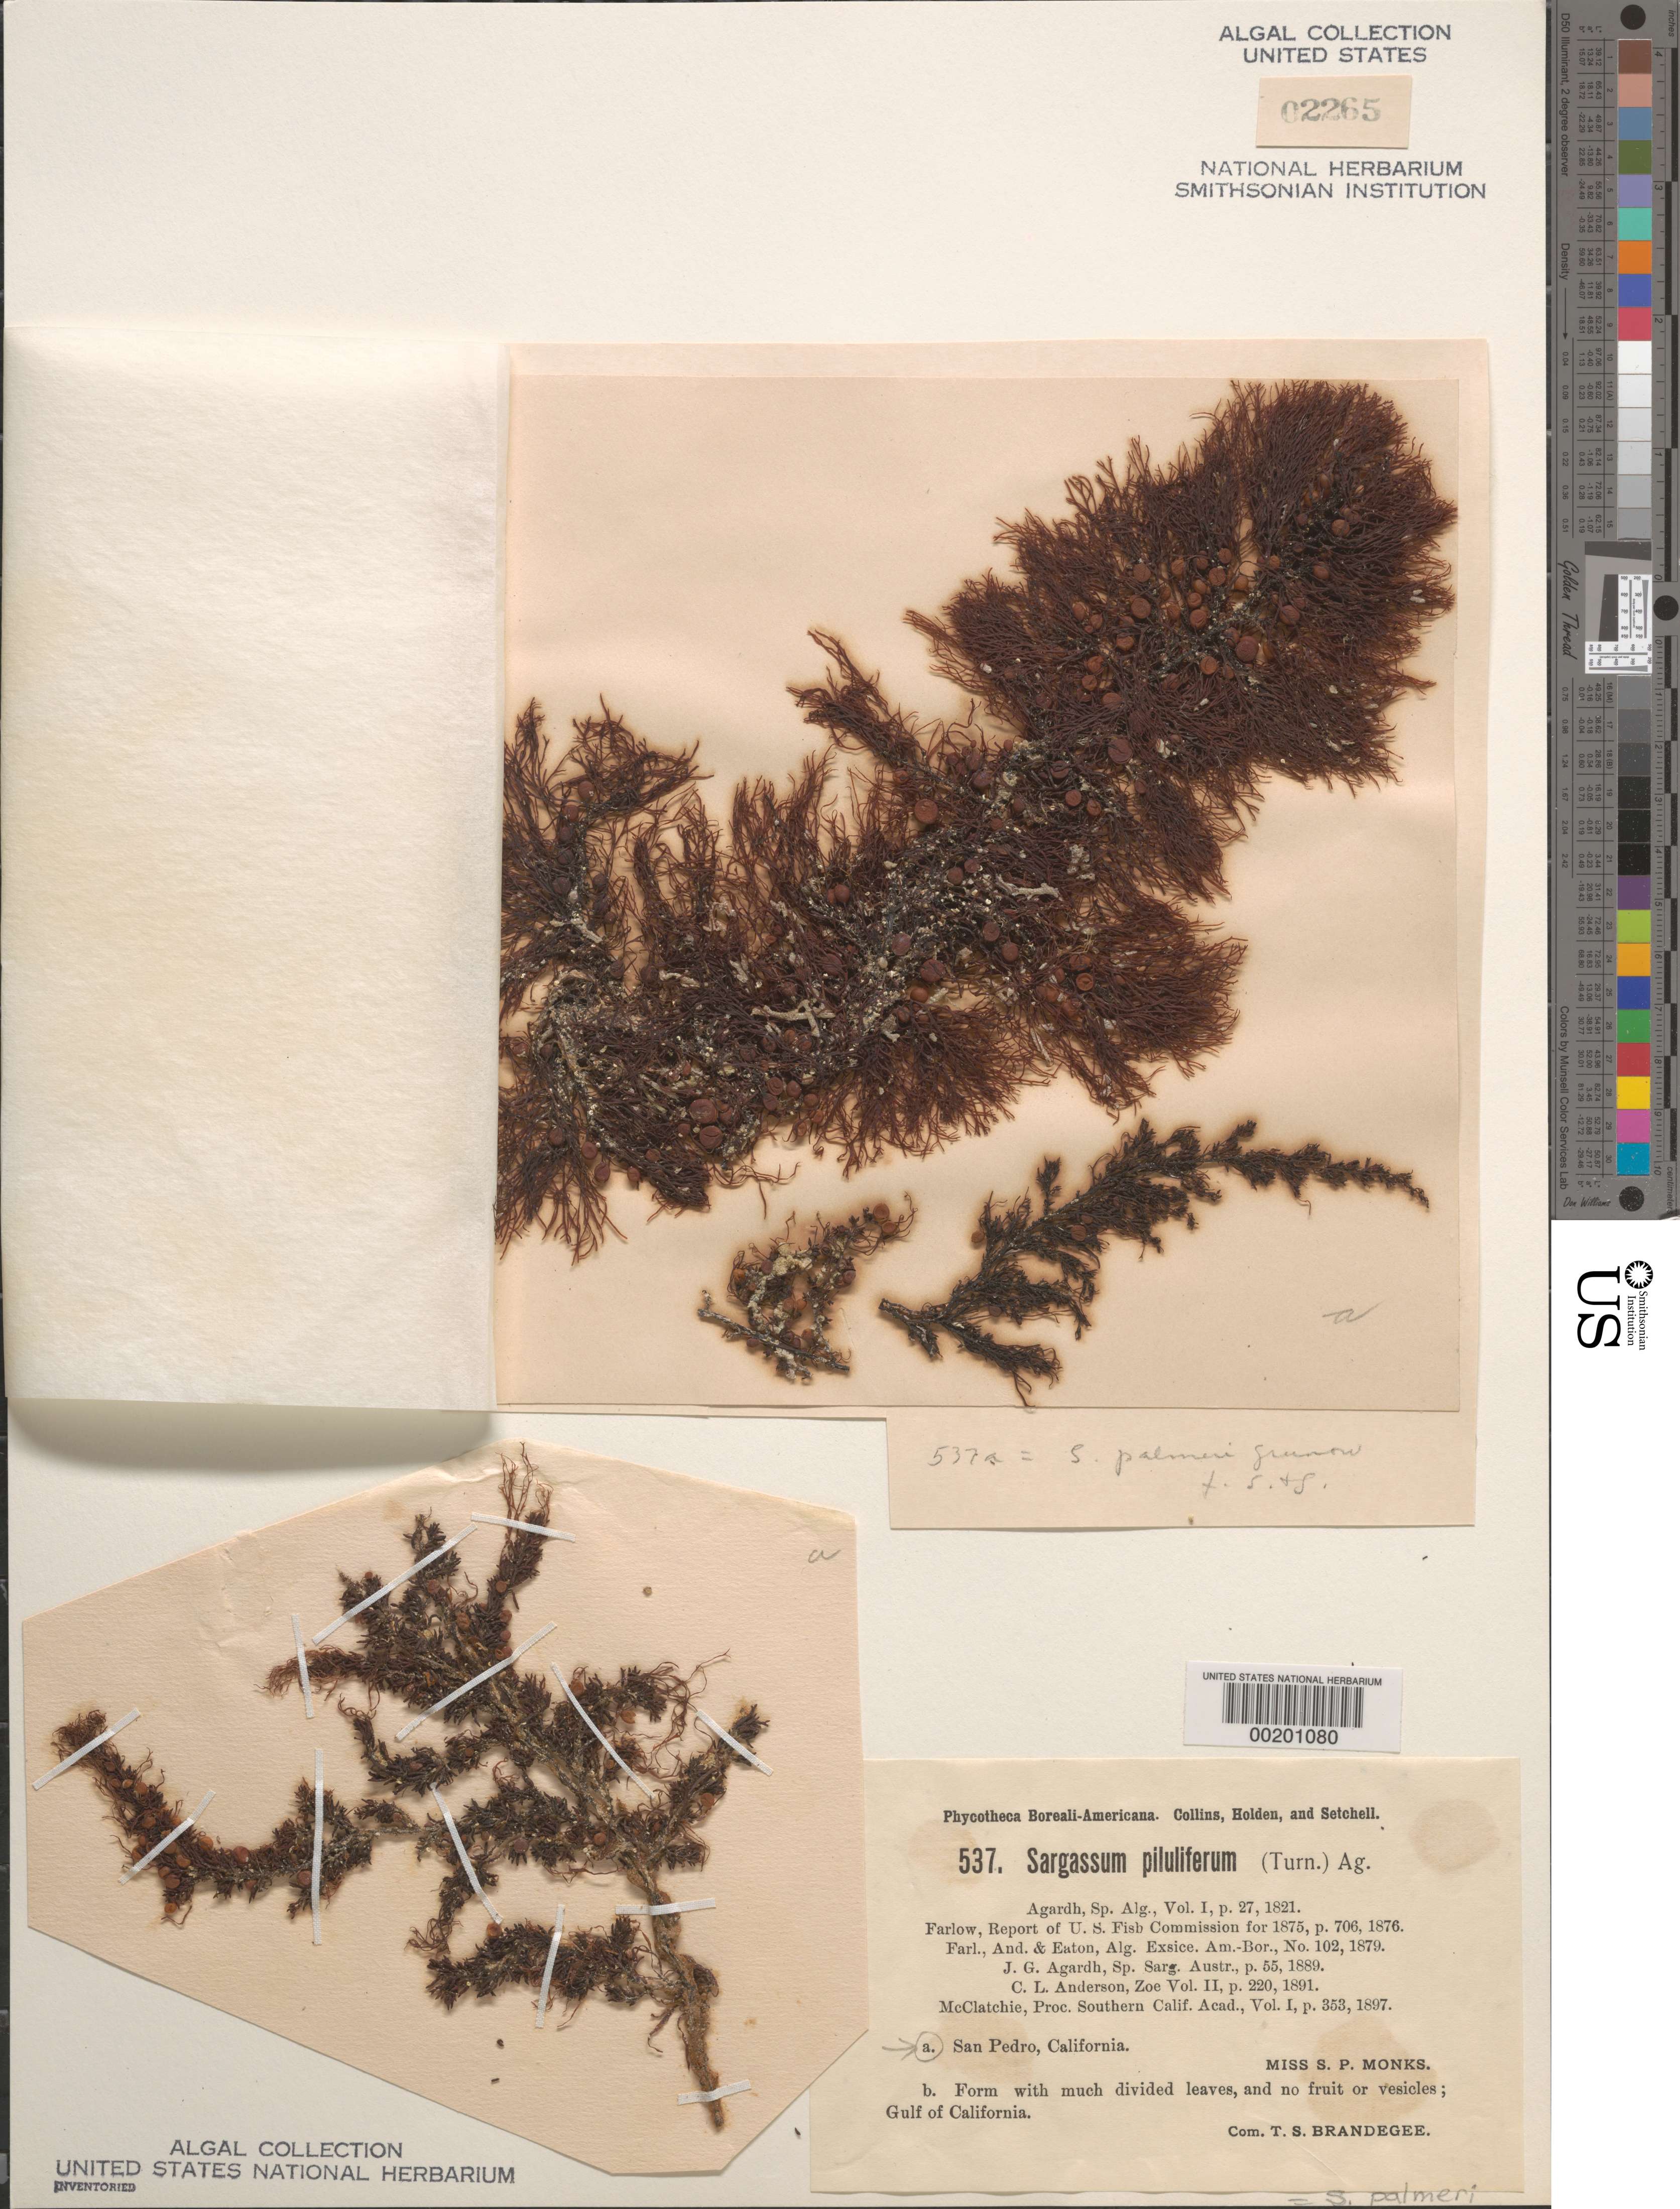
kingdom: Chromista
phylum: Ochrophyta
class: Phaeophyceae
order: Fucales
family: Sargassaceae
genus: Sargassum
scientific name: Sargassum palmeri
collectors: S. Monks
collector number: PB-A 537a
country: United States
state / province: California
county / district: Los Angeles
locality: San Pedro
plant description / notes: Collins, Holden & Setchell, Phycotheca Boreali-Americana, as Sargassum piluliferum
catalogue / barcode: US 2265